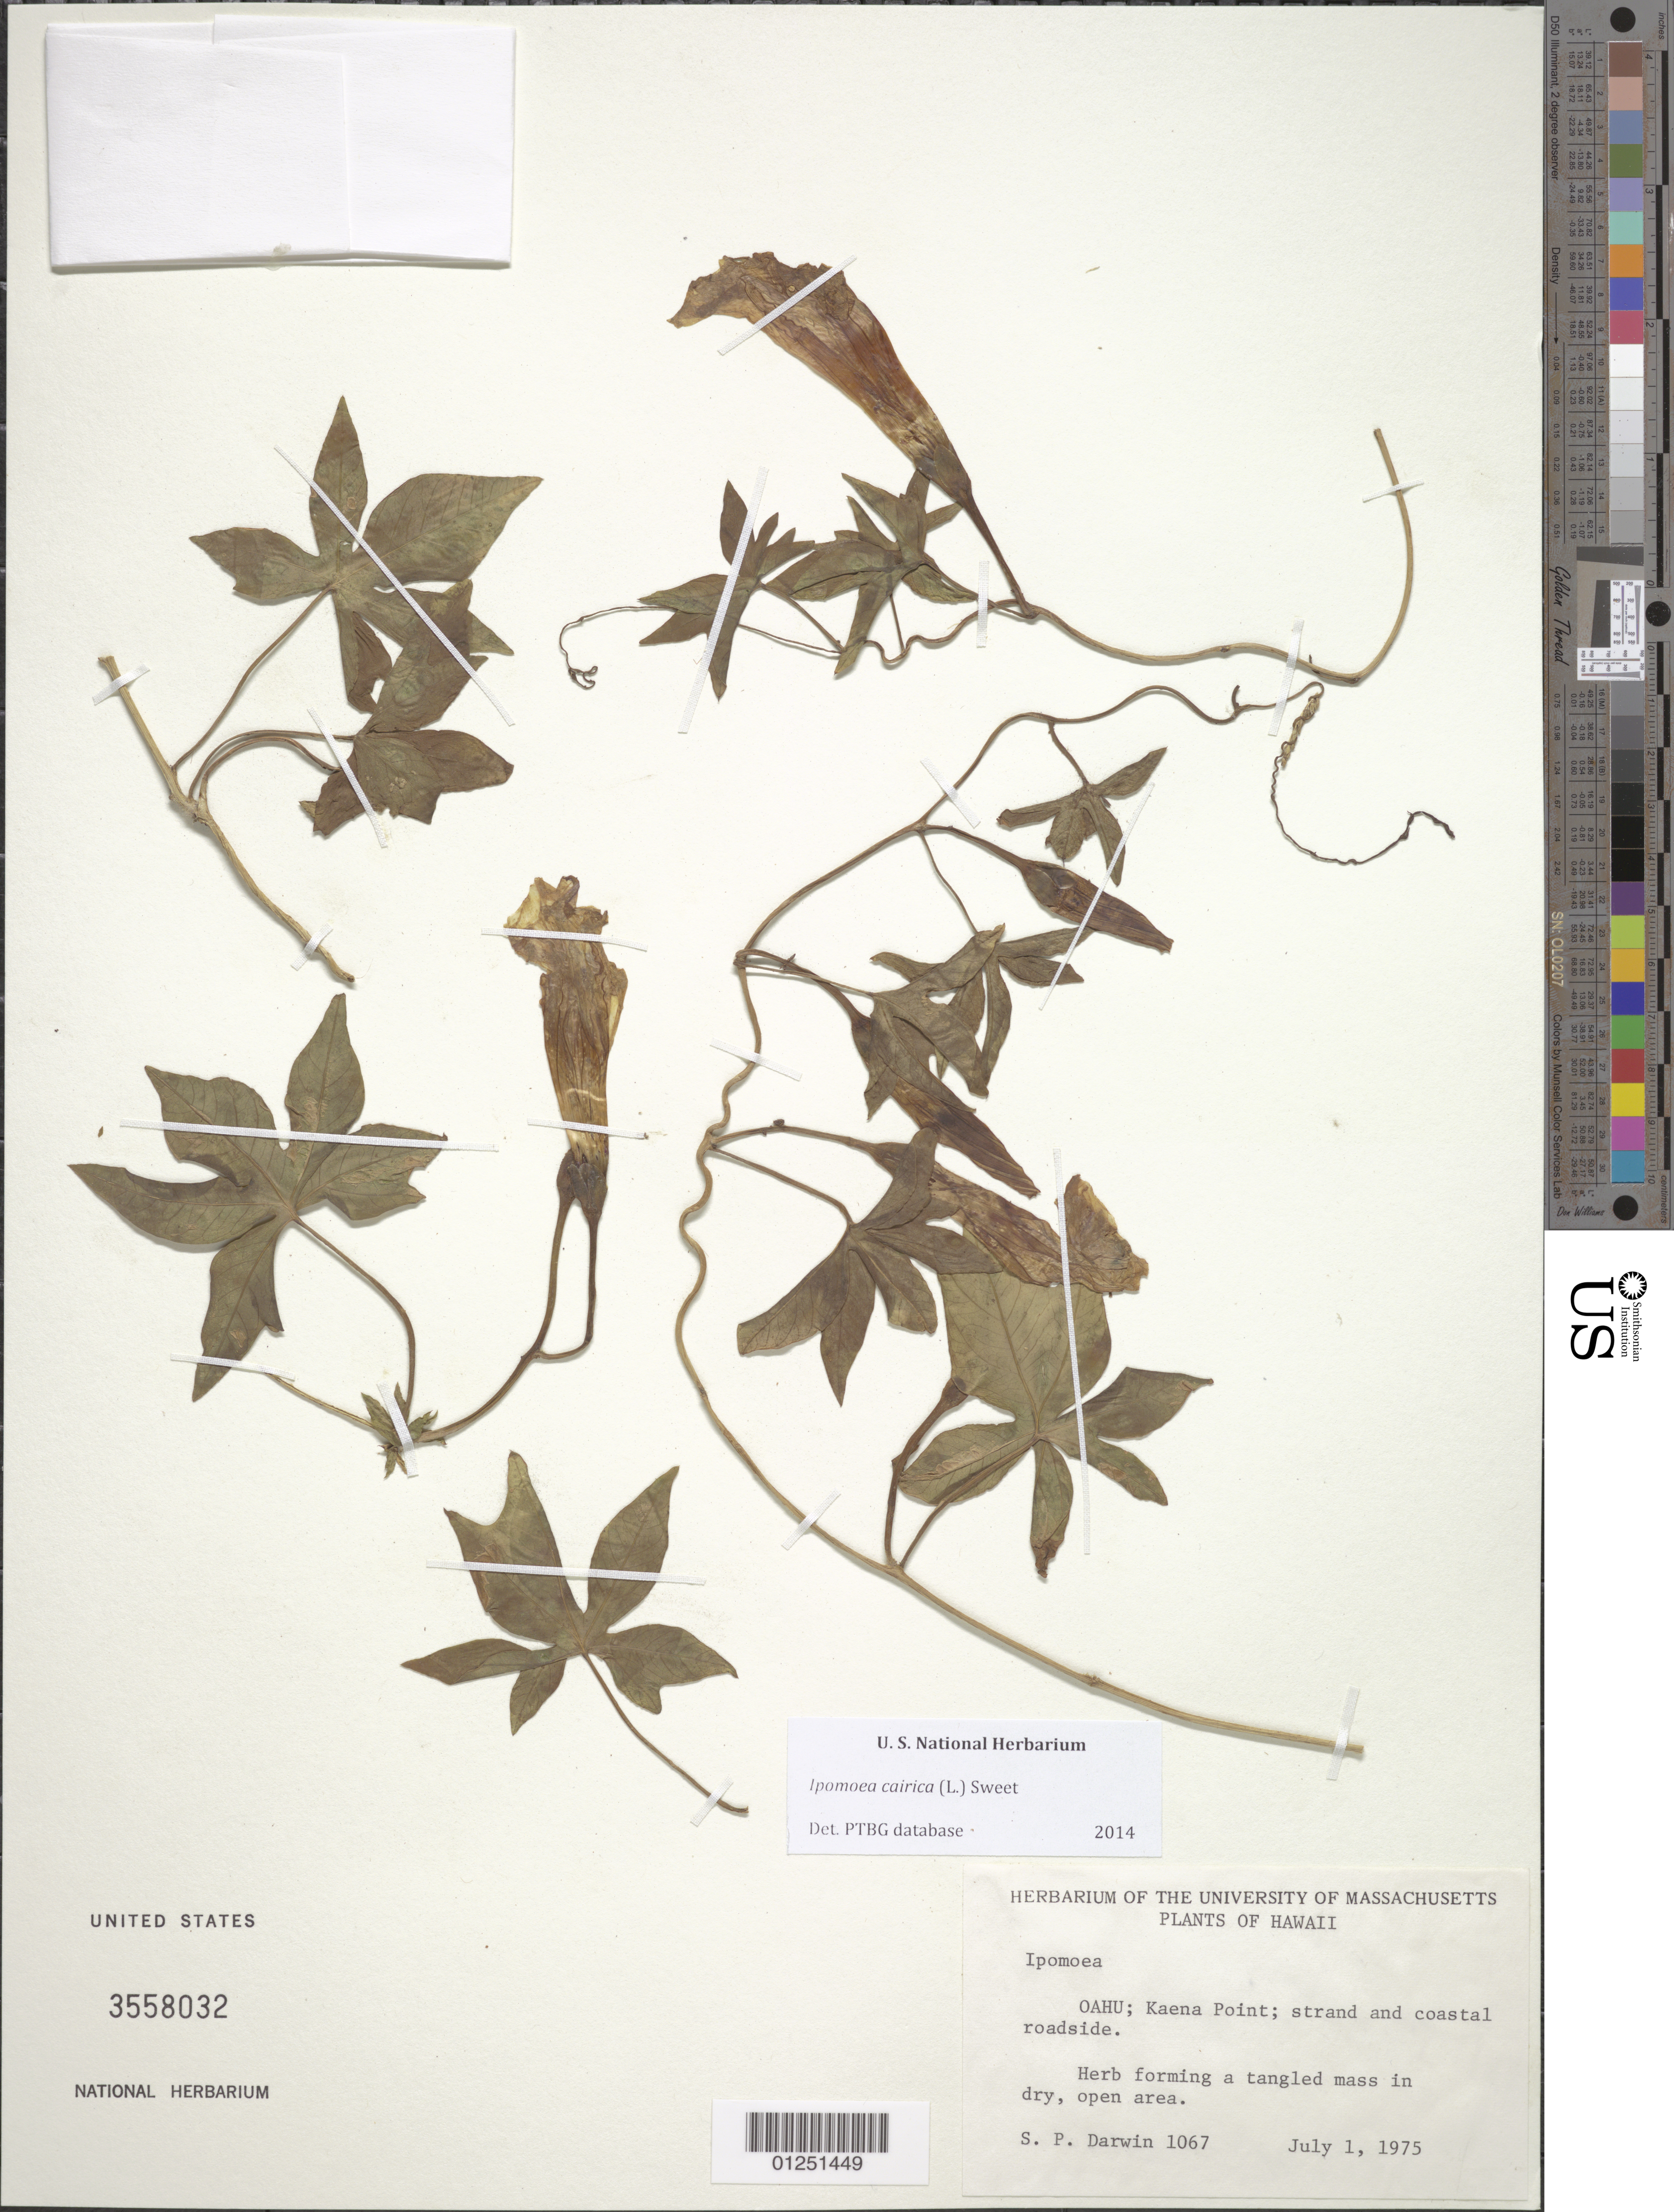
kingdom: Plantae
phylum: Tracheophyta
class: Magnoliopsida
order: Solanales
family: Convolvulaceae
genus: Ipomoea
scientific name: Ipomoea cairica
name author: (L.) Sweet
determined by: (PTBG) National Tropical Botanical Garden (UNITED STATES)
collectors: S. P. Darwin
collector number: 1067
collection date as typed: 1 Jul 1975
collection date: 1975-07-01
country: United States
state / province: Hawaii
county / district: Honolulu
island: Oahu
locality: Kaena Point, strand and coastal roadside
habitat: Dry, open area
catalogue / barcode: US 3558032